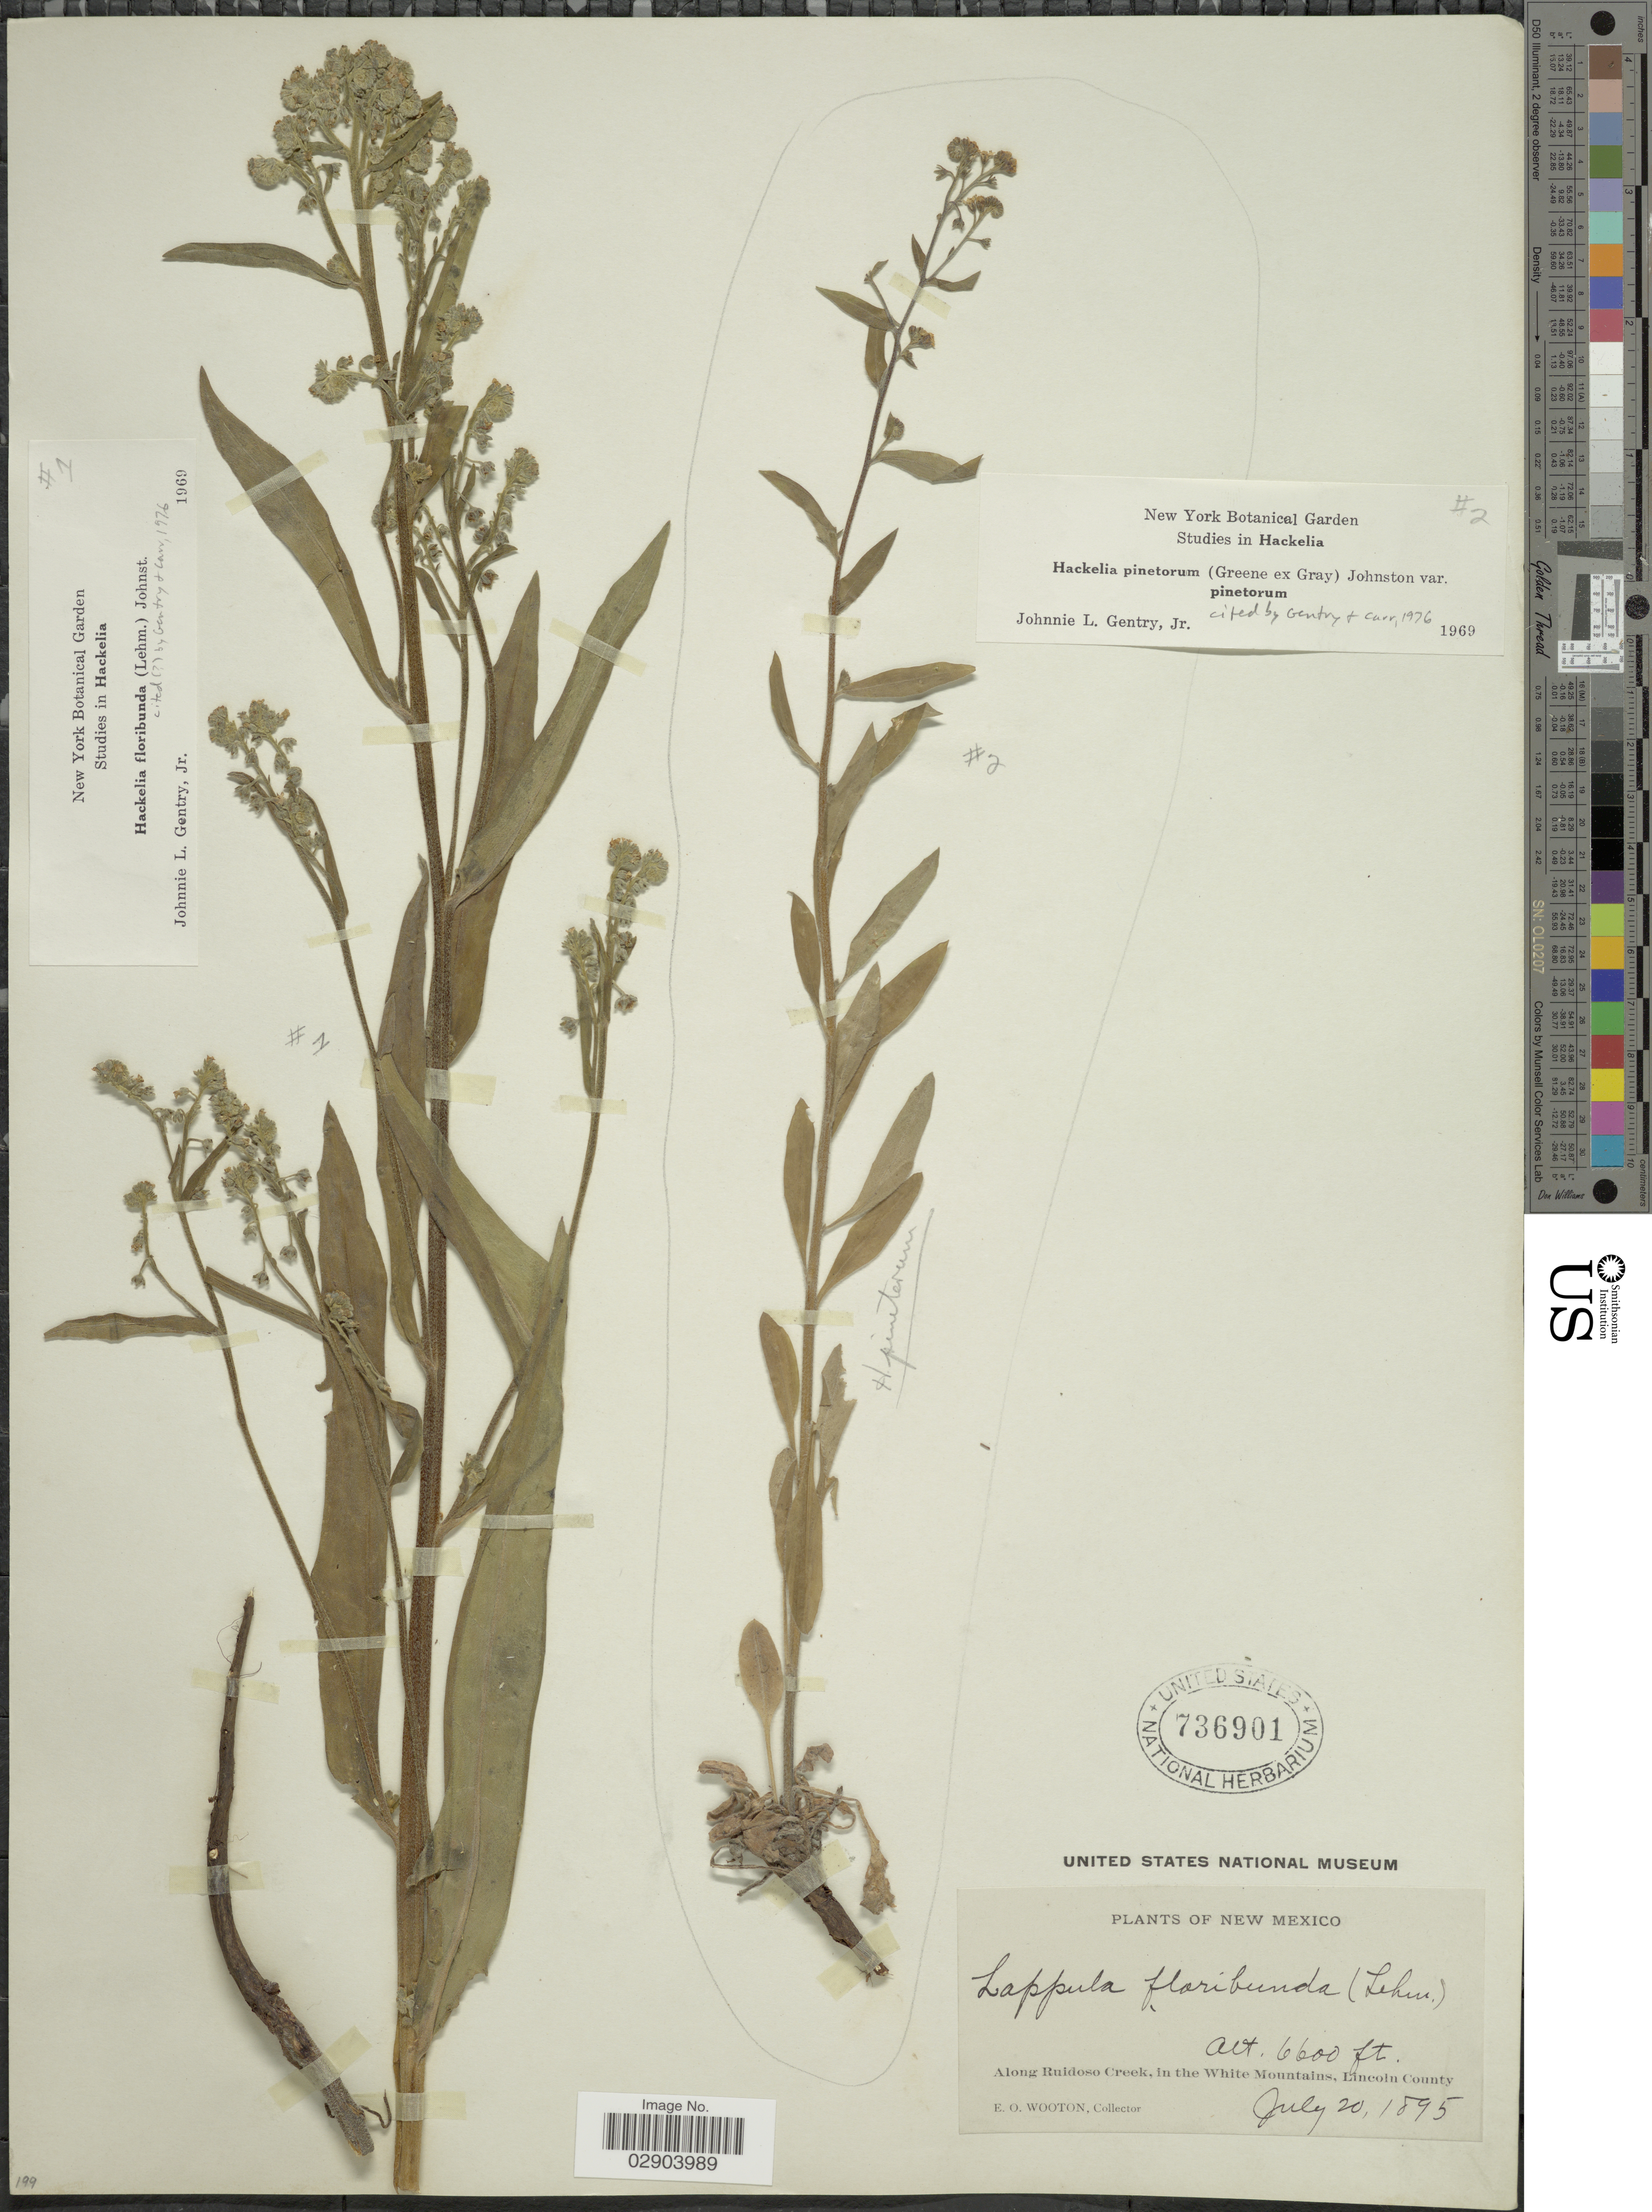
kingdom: Plantae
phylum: Tracheophyta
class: Magnoliopsida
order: Boraginales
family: Boraginaceae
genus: Hackelia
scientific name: Hackelia floribunda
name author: (Lehm.) I.M. Johnst.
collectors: E. O. Wooton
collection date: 1895-07-20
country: United States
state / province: New Mexico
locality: Along Ruidoso Creek, in the White Mountains, Lincoln County.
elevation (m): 2012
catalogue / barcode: US 736901